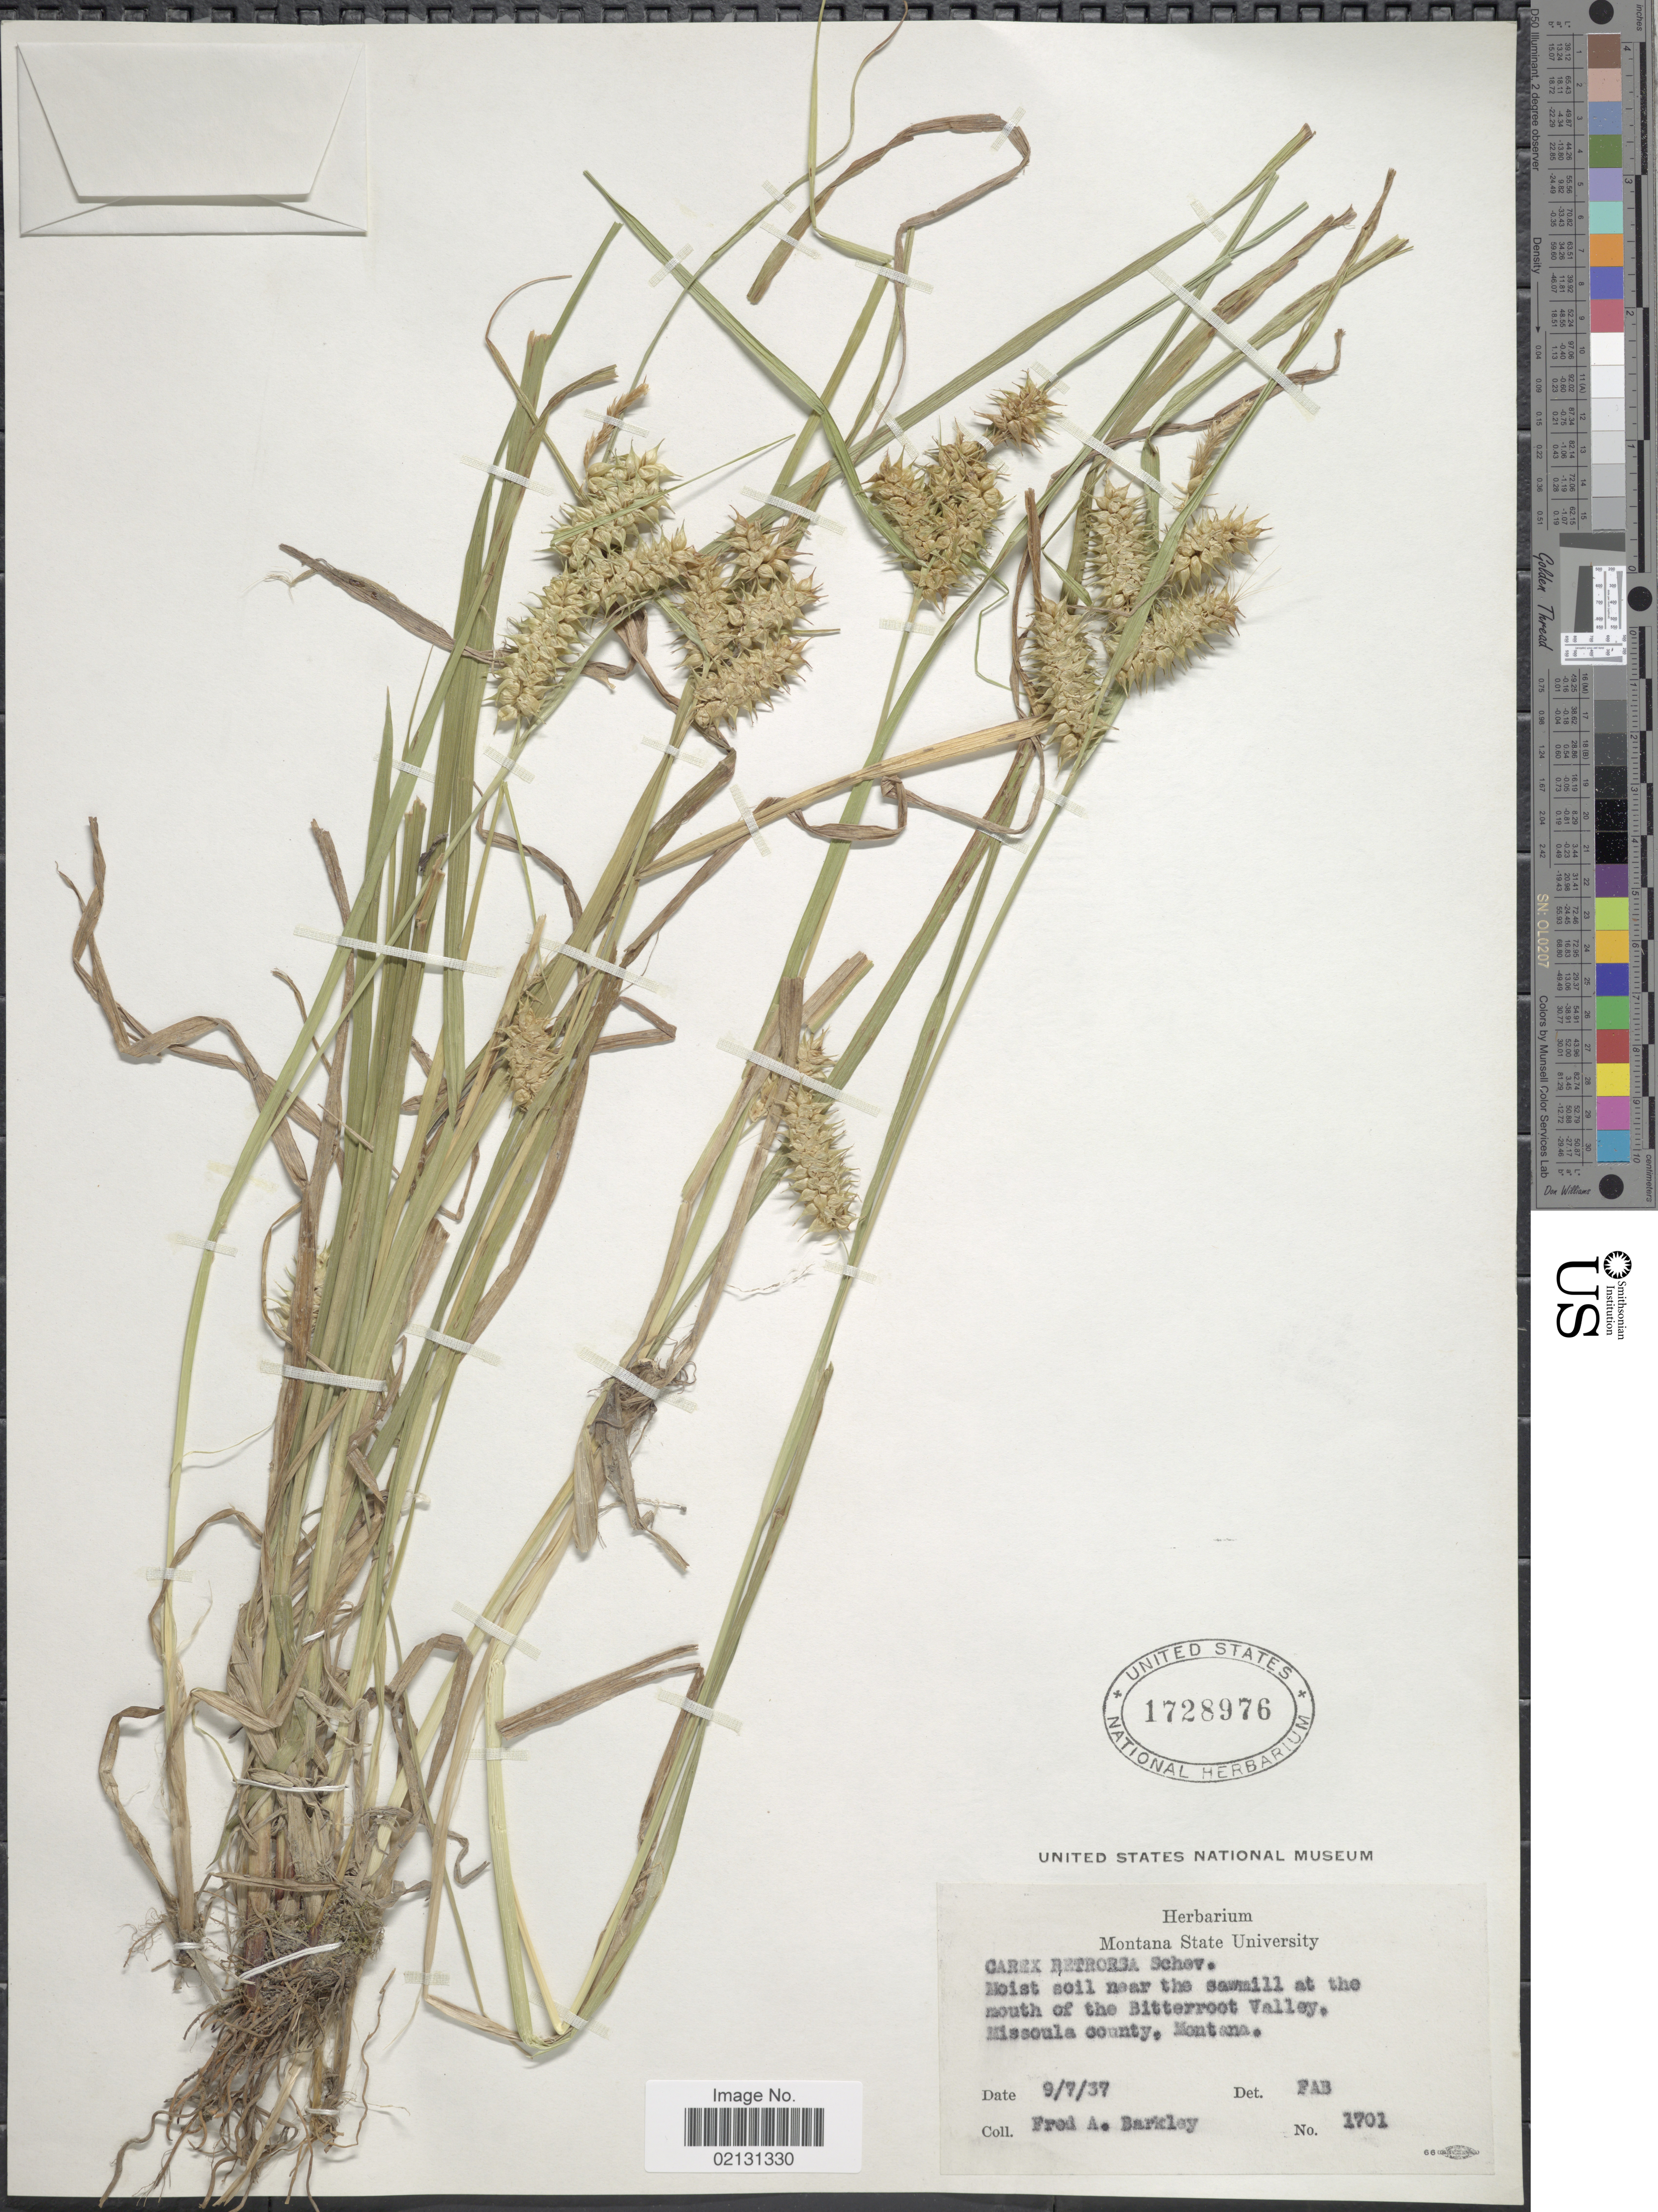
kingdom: Plantae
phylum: Tracheophyta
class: Liliopsida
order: Poales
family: Cyperaceae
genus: Carex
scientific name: Carex retrorsa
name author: Schwein.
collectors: F. A. Barkley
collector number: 1701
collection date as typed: Transcribed d/m/y: 7/9/37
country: United States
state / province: Montana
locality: Moist soil near the sawmill at the mouth of the Bitterroot Valley, Missoula county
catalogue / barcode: US 1728976